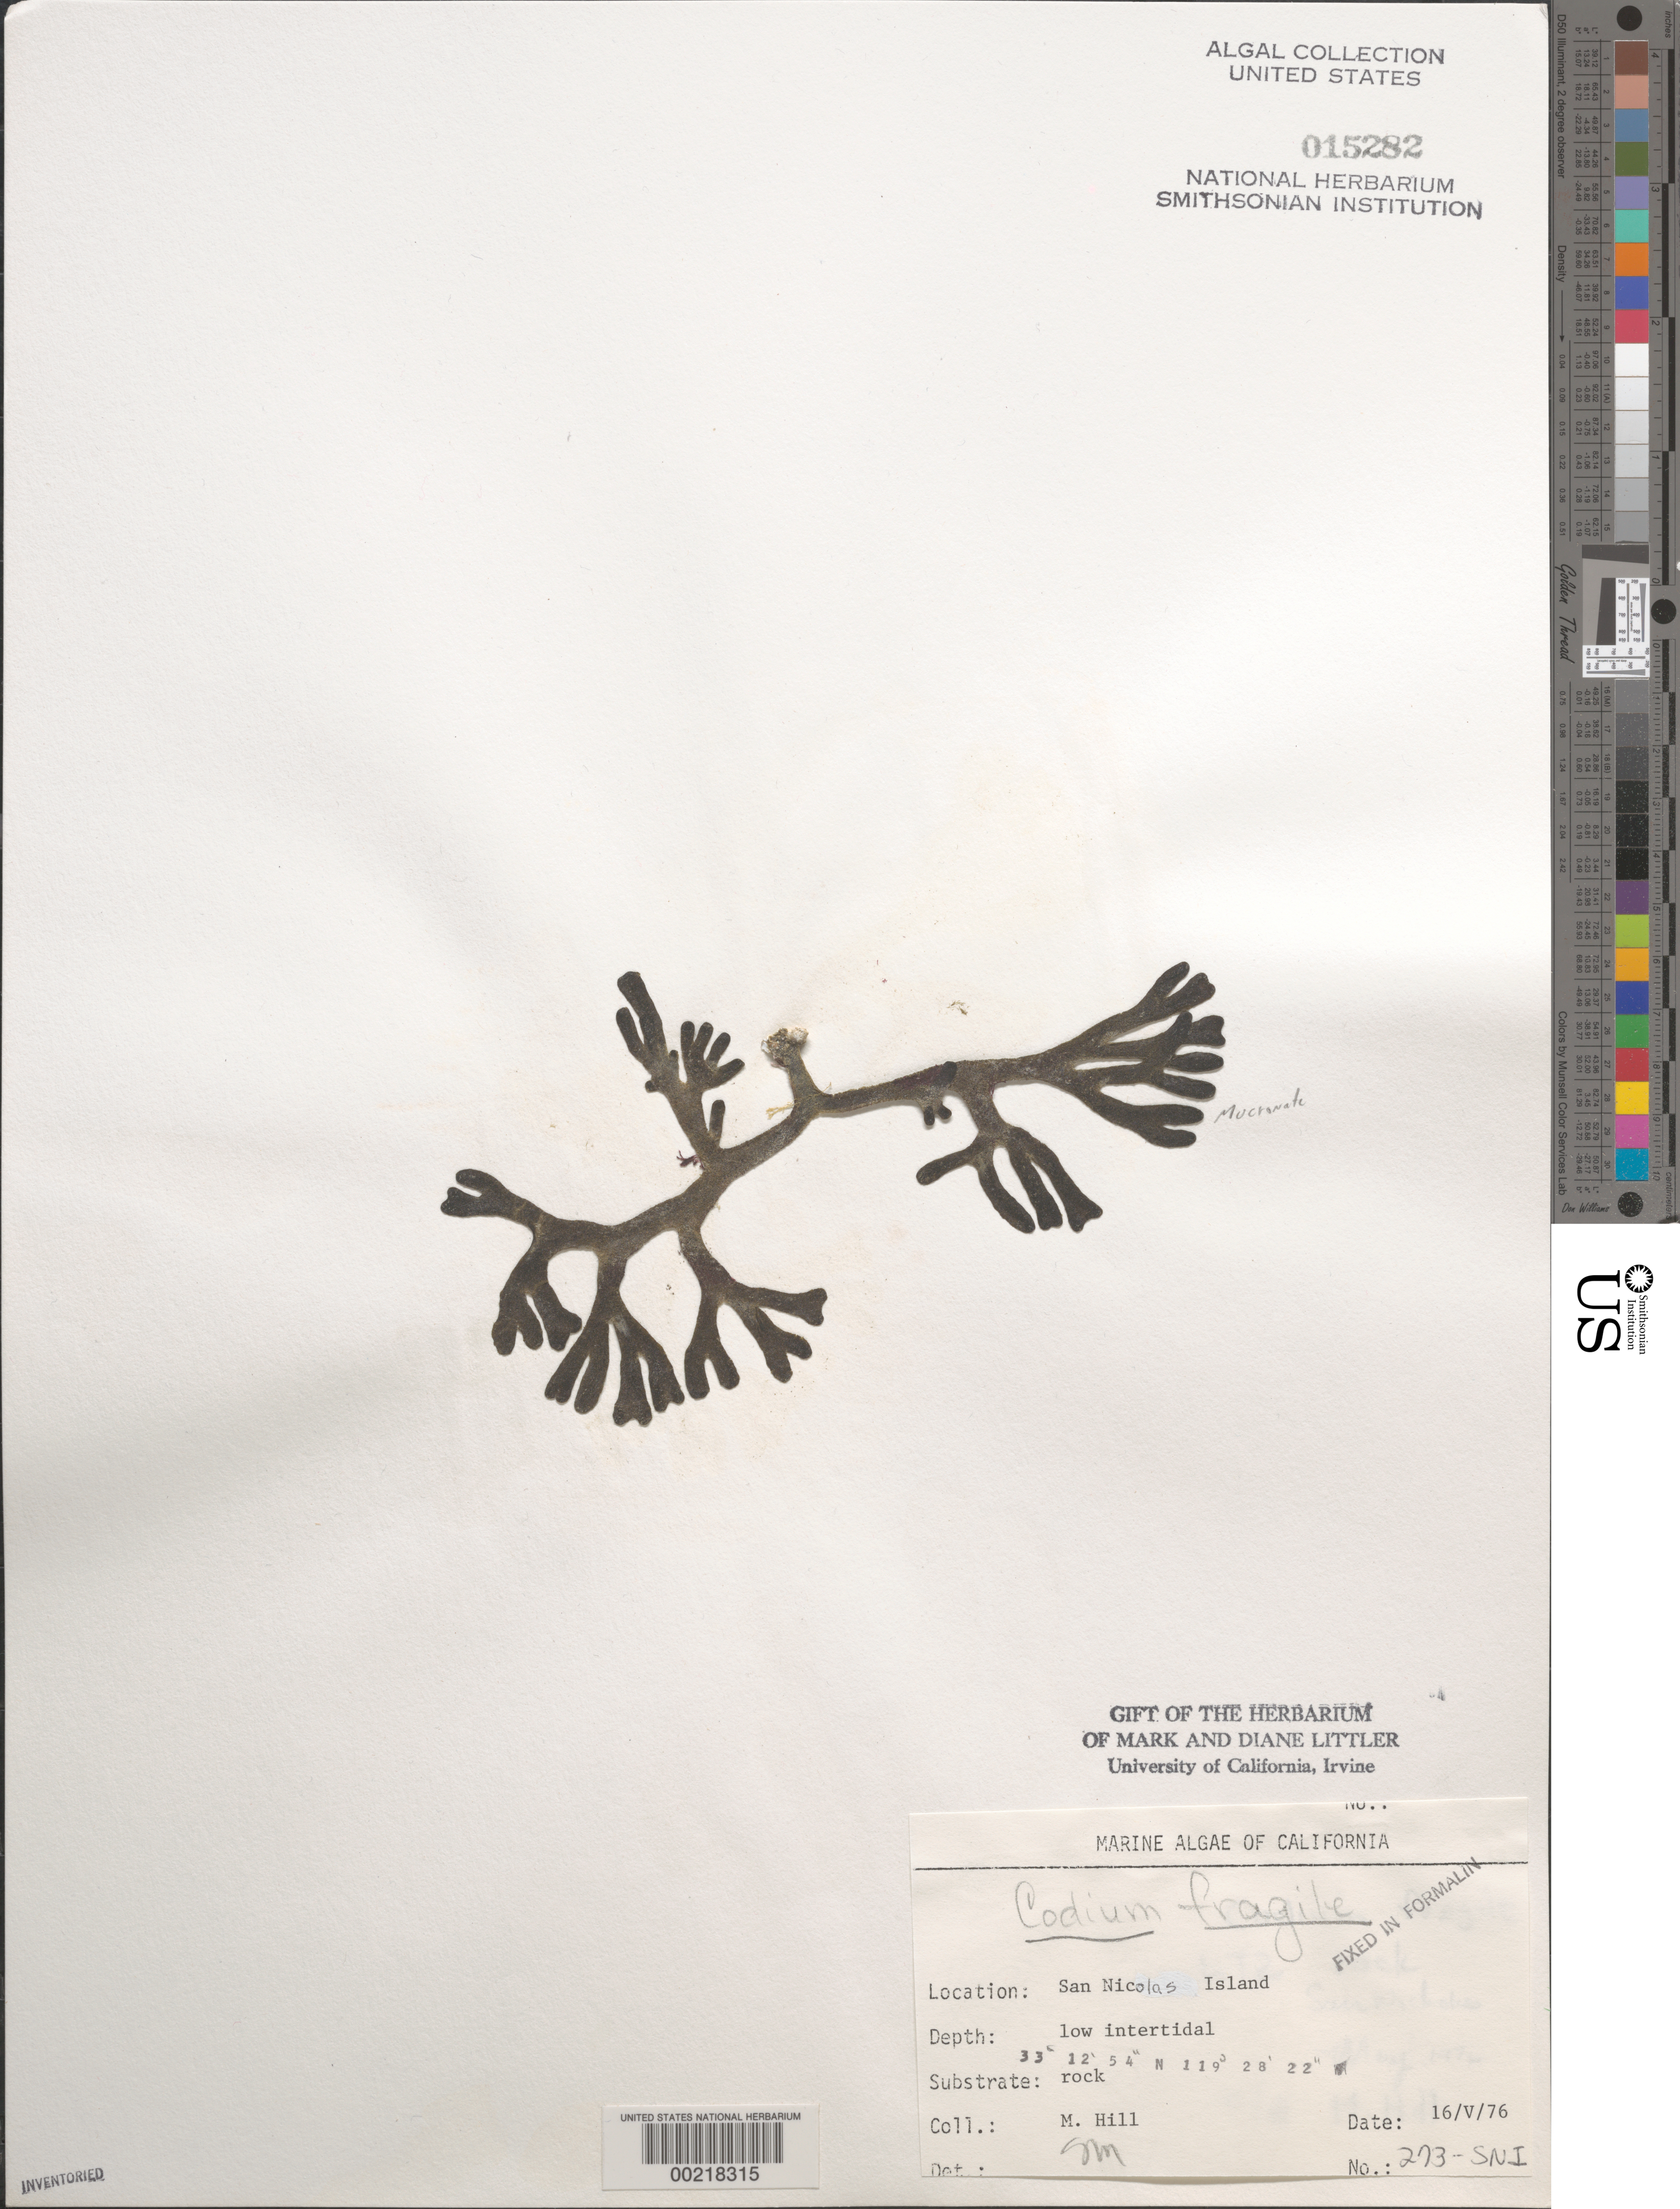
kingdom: Plantae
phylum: Chlorophyta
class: Ulvophyceae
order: Bryopsidales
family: Codiaceae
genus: Codium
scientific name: Codium fragile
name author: (Suringar) P. Hariot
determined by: Murray, S. N.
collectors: M. Hill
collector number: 273-SNI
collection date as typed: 16 May 1976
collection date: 1976-05-16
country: United States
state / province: California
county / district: Ventura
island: San Nicolas Island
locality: Dutch Harbor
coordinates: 33 12'54"N, 119 28'22"W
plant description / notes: BLM-SOCALBIGHT Rocky Intertidal Survey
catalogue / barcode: US 15282